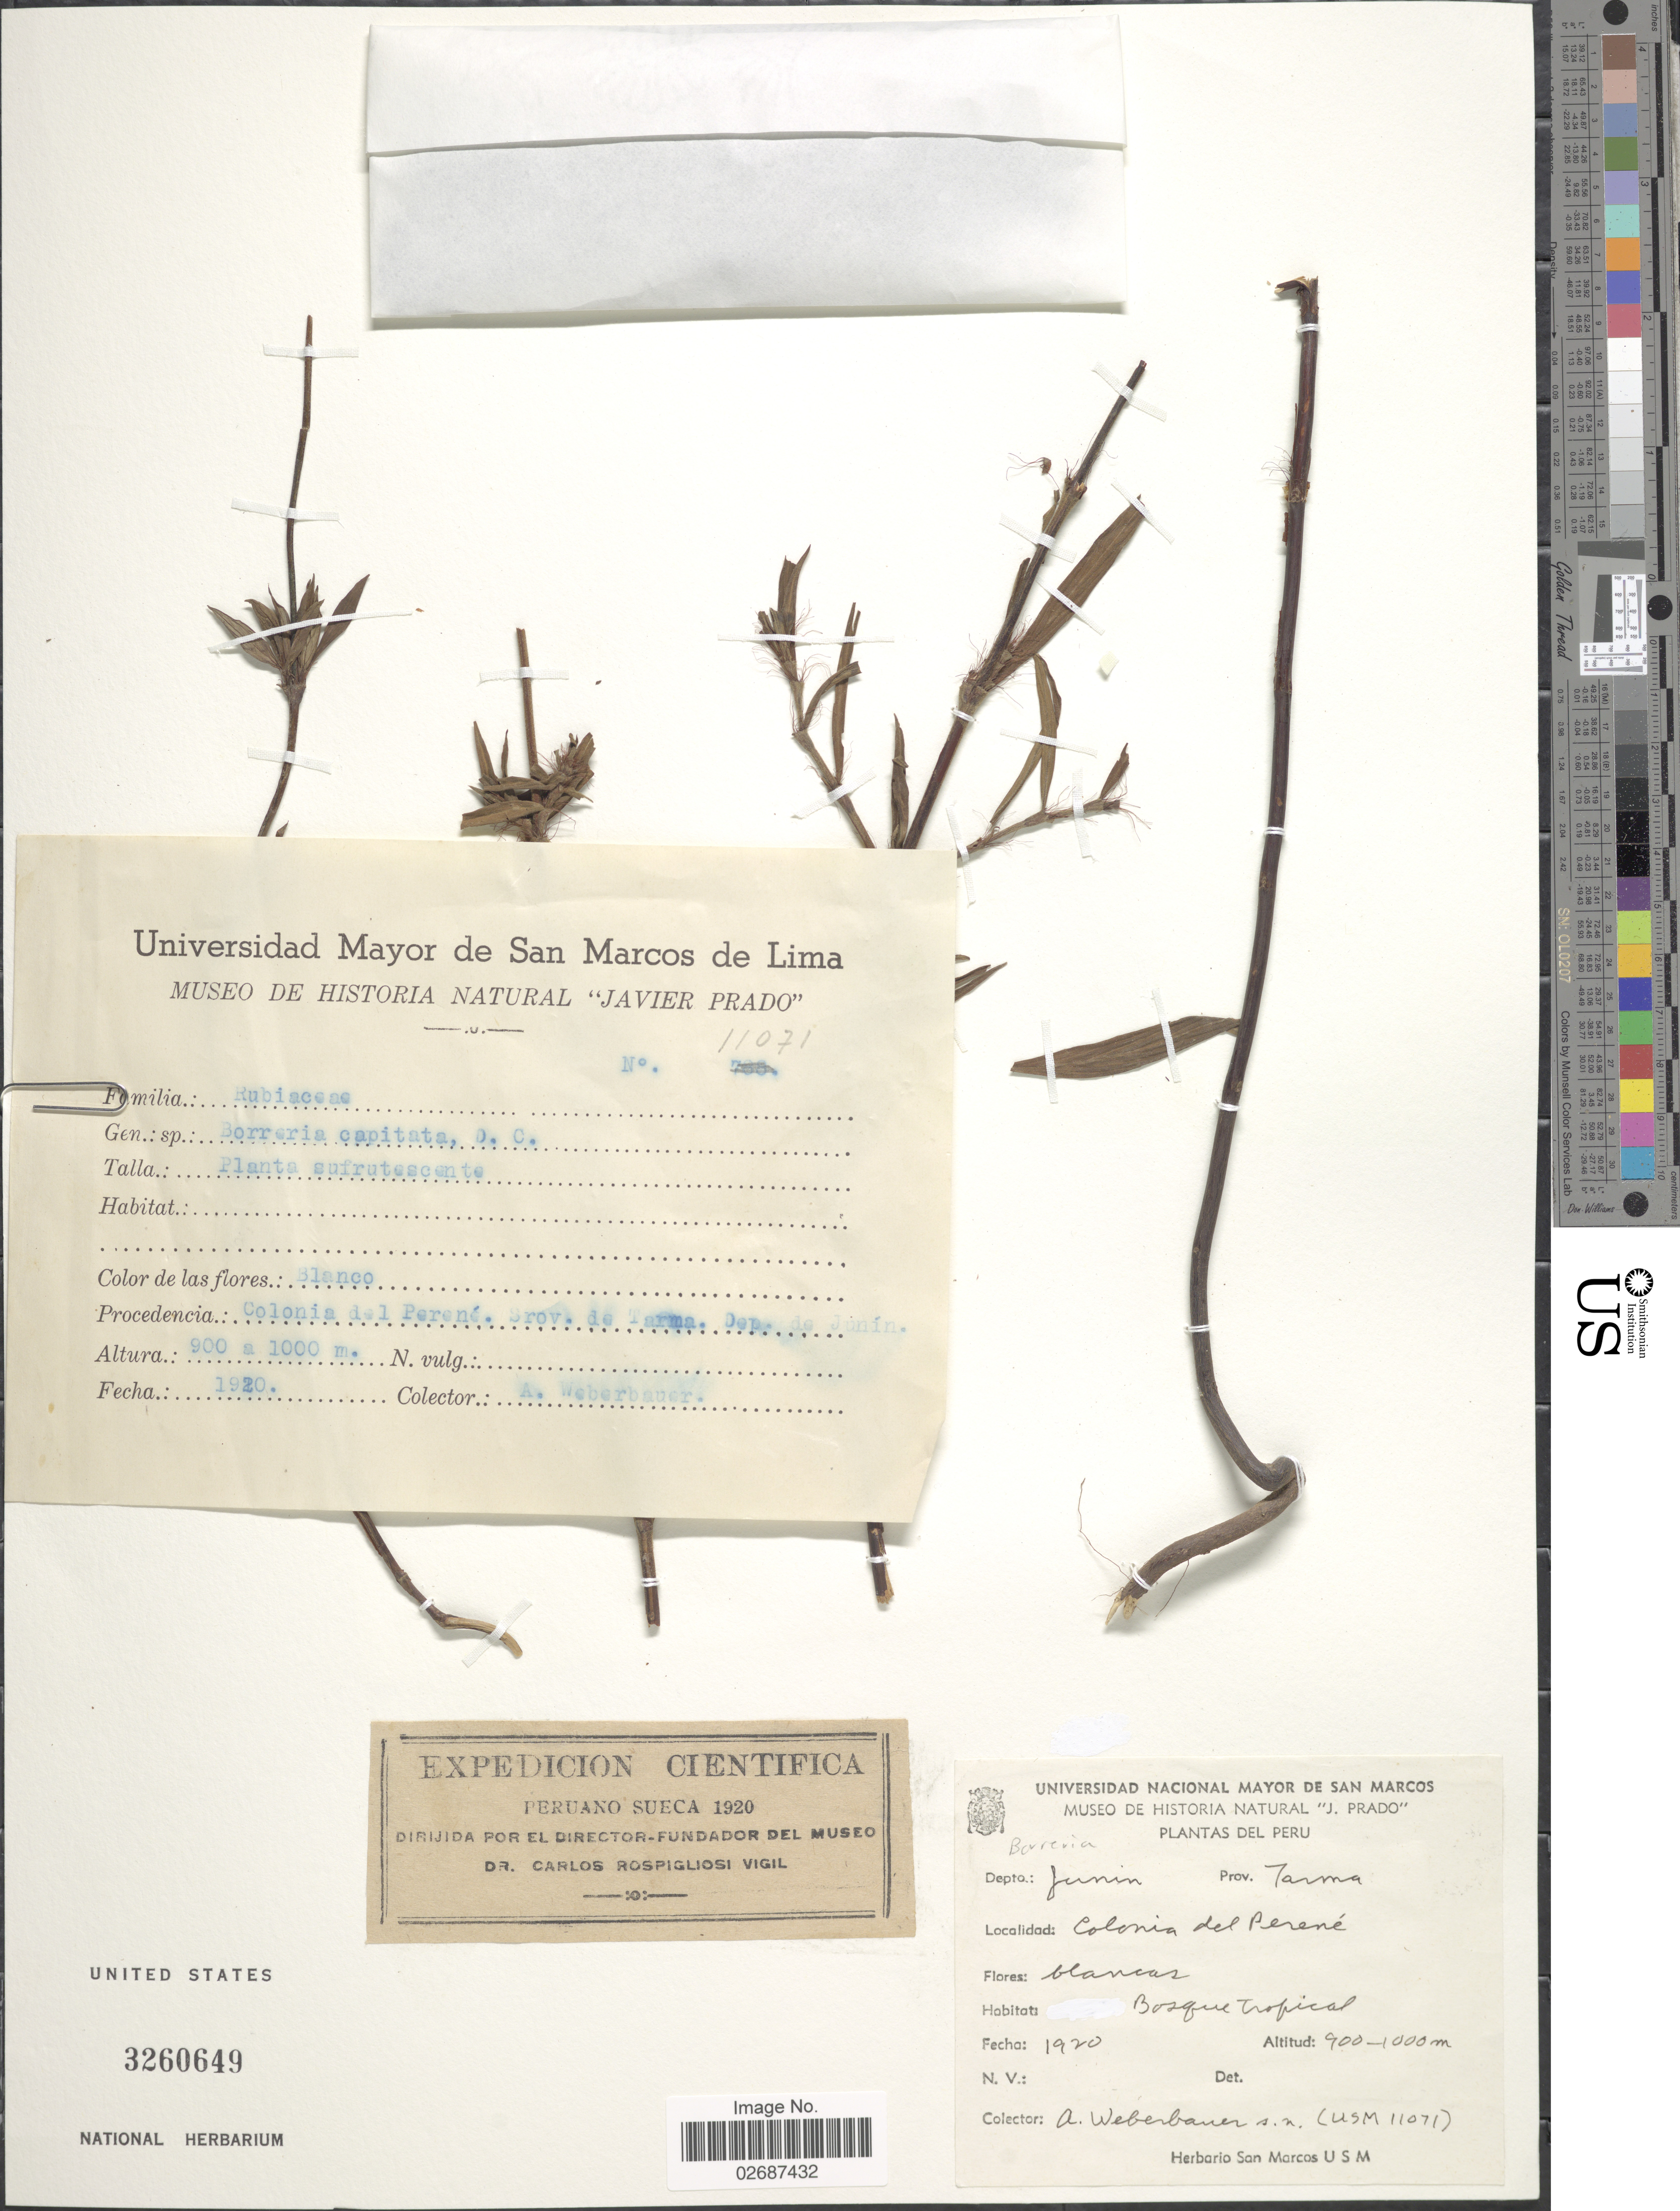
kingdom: Plantae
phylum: Tracheophyta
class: Magnoliopsida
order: Gentianales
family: Rubiaceae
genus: Borreria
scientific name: Borreria sp.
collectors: A. Weberbauer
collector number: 11071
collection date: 1920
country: Peru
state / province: Junín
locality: Colonia del Perene, Prov. de Tarma.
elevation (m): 900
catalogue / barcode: US 3260649